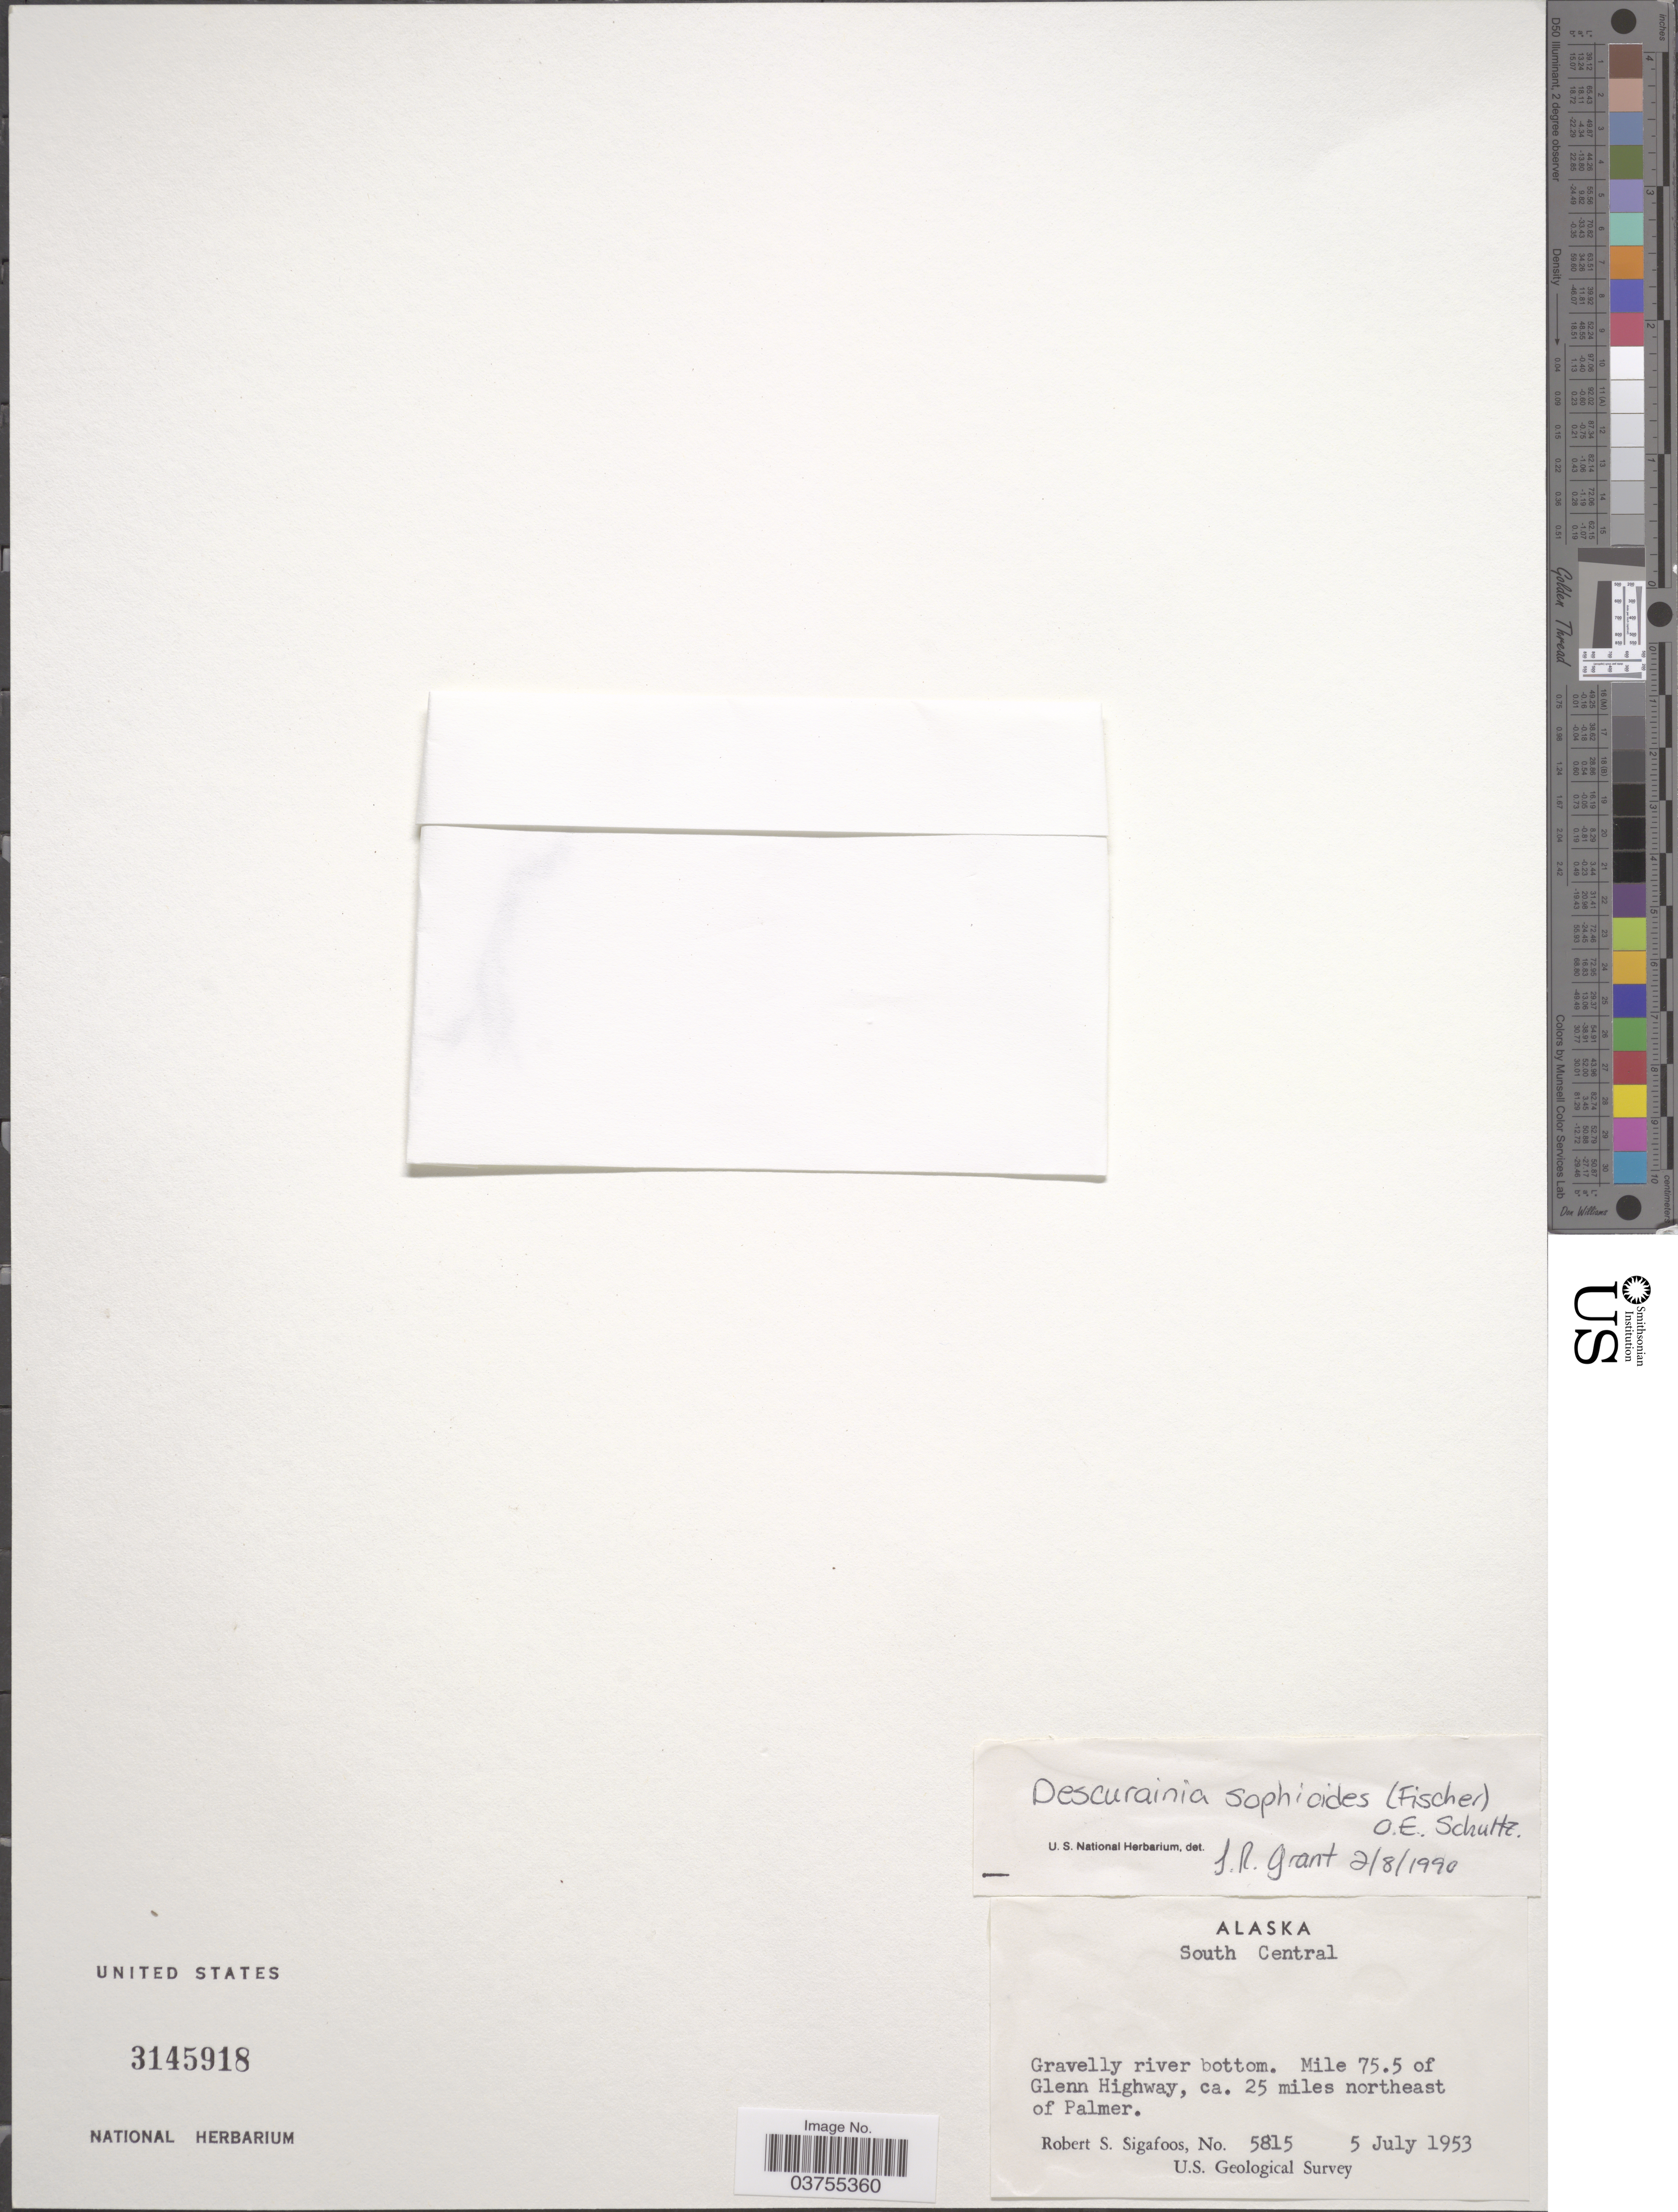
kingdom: Plantae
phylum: Tracheophyta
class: Magnoliopsida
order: Brassicales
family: Brassicaceae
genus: Descurainia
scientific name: Descurainia sophioides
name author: (Fisch.) O.E. Schultz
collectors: R. Sigafoos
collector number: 5815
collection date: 1953-07-05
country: United States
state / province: Alaska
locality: South Central. Gravelly river bottom. Mile 75.5 of Glenn Highway, ca. 25 miles northeast of Palmer.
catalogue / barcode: US 3145918